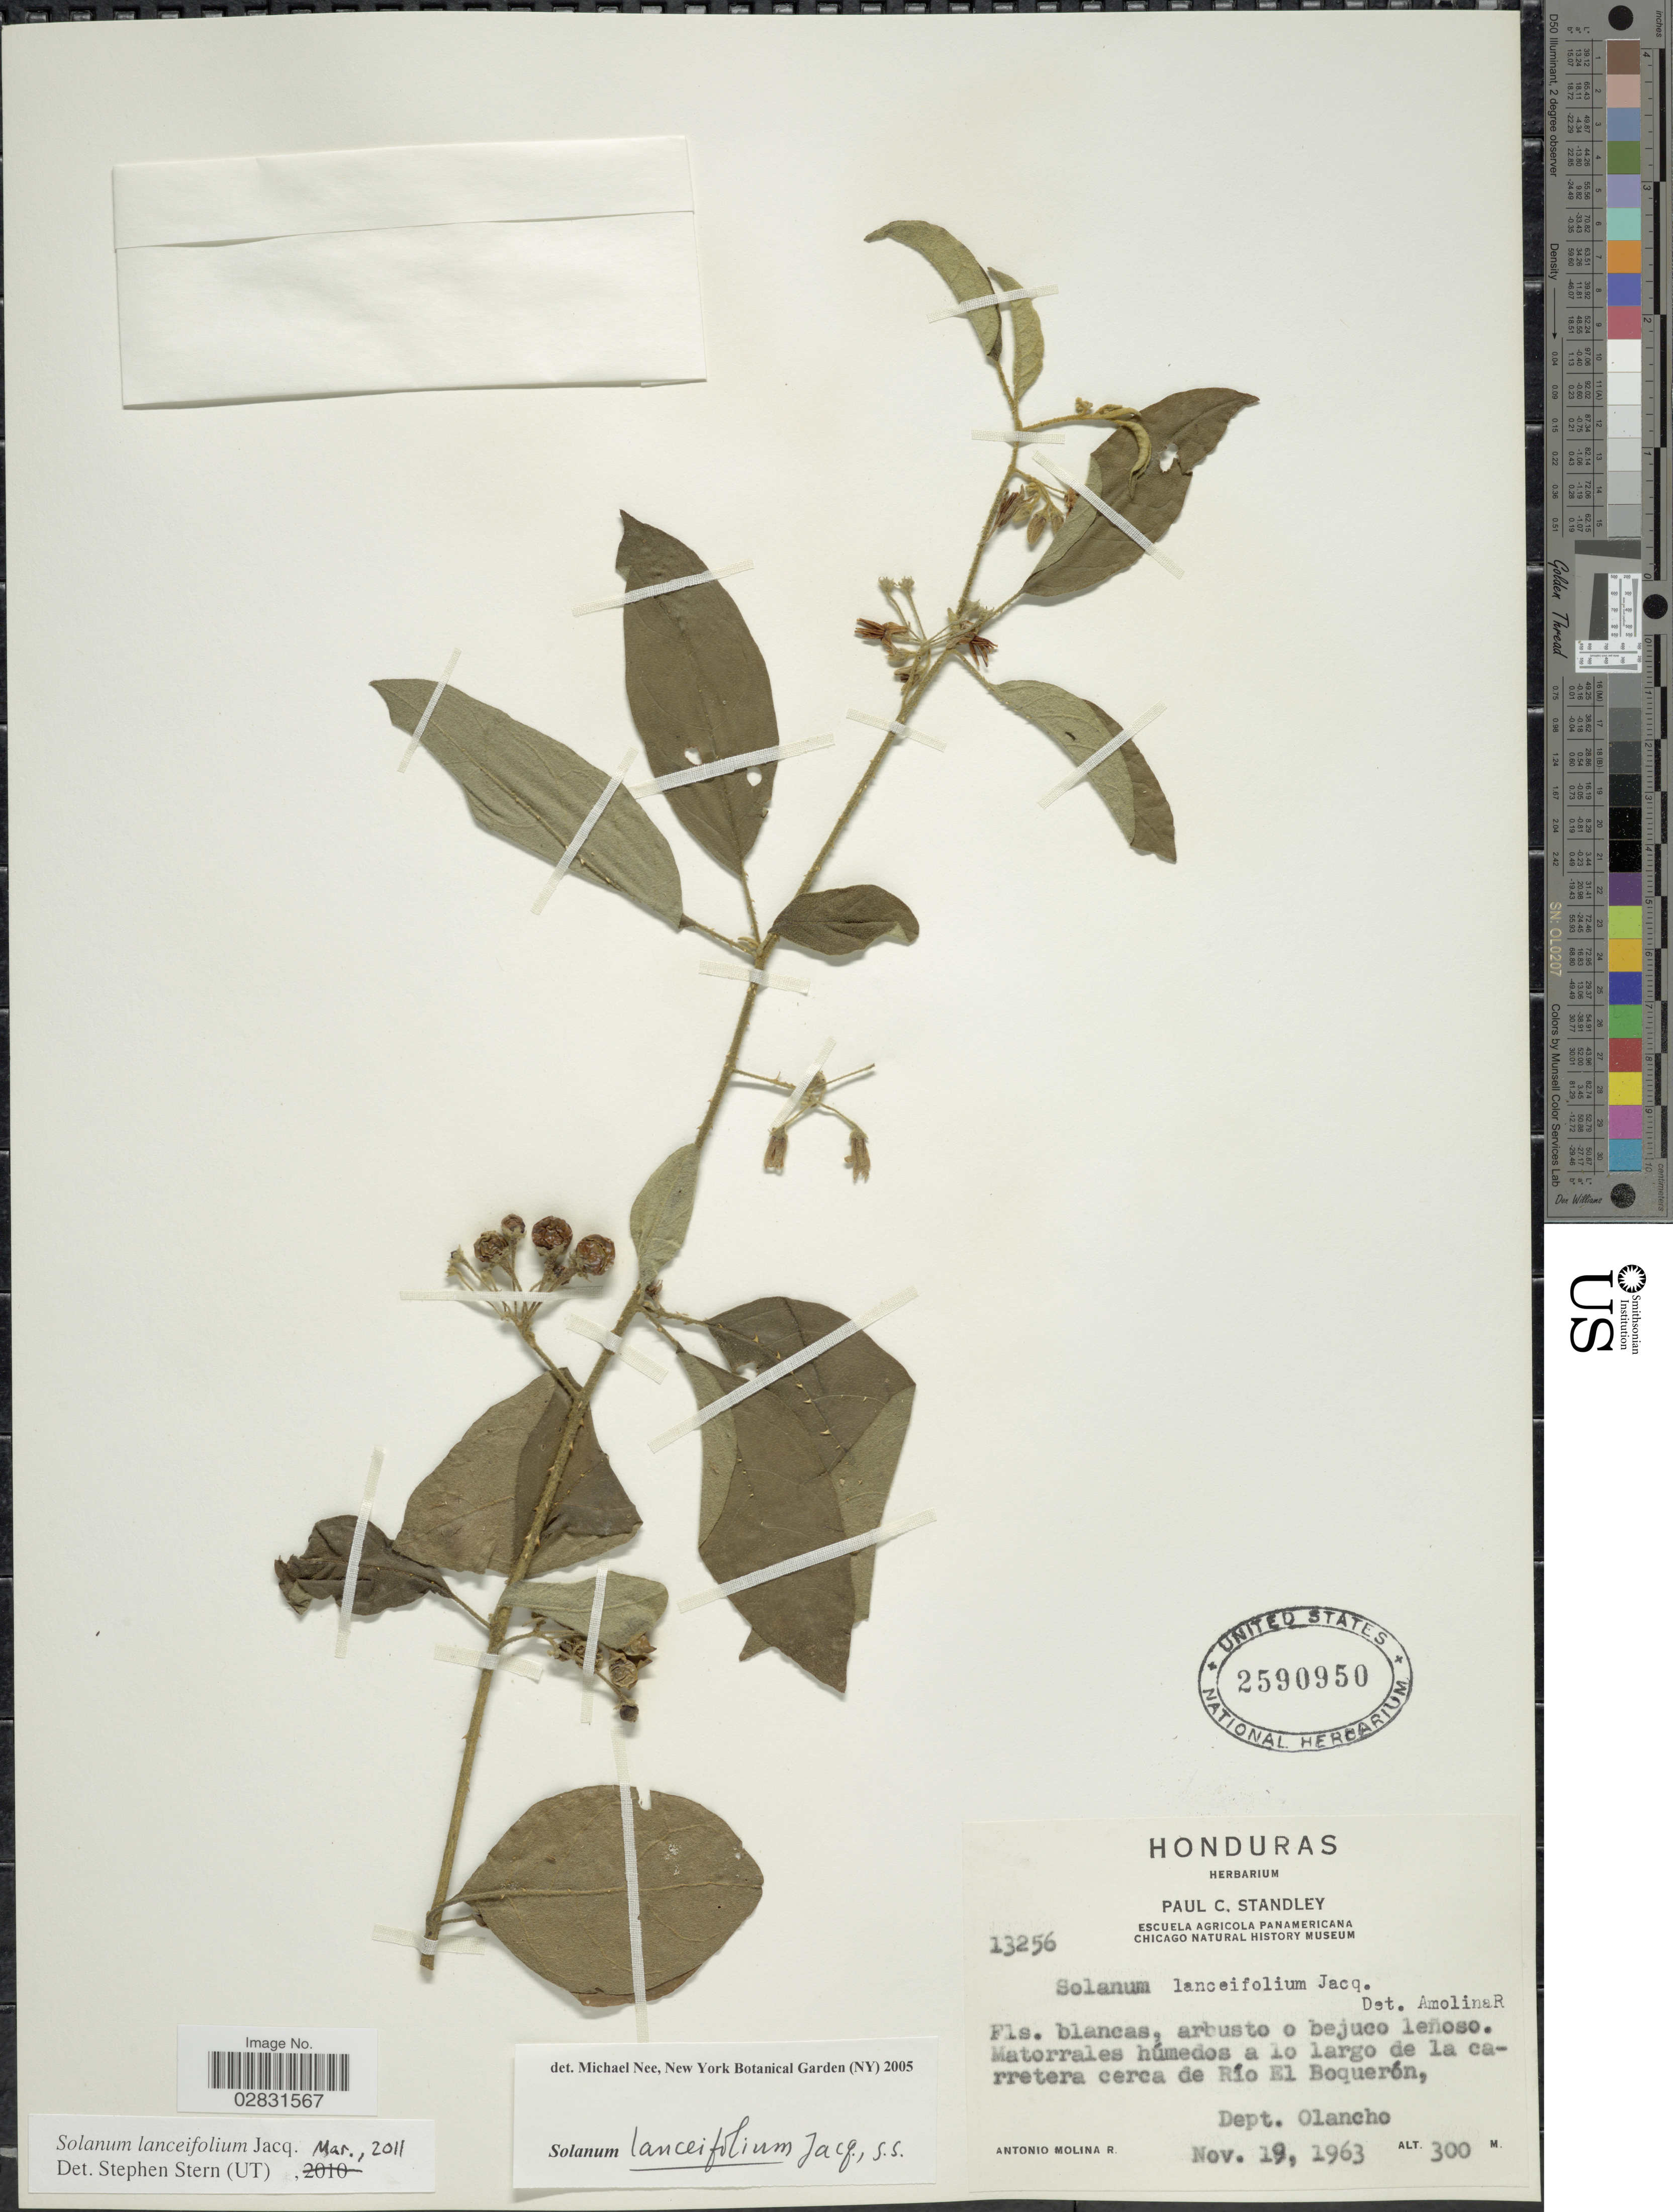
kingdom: Plantae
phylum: Tracheophyta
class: Magnoliopsida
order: Solanales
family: Solanaceae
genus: Solanum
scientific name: Solanum lanceifolium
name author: Jacq.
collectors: A. Molina R.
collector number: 13256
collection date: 1963-11-19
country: Honduras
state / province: Olancho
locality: Matorrales húmedos a lo largo de la carretera cerca de Río El Boquerón, Dept. Olancho.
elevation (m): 300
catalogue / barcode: US 2590950